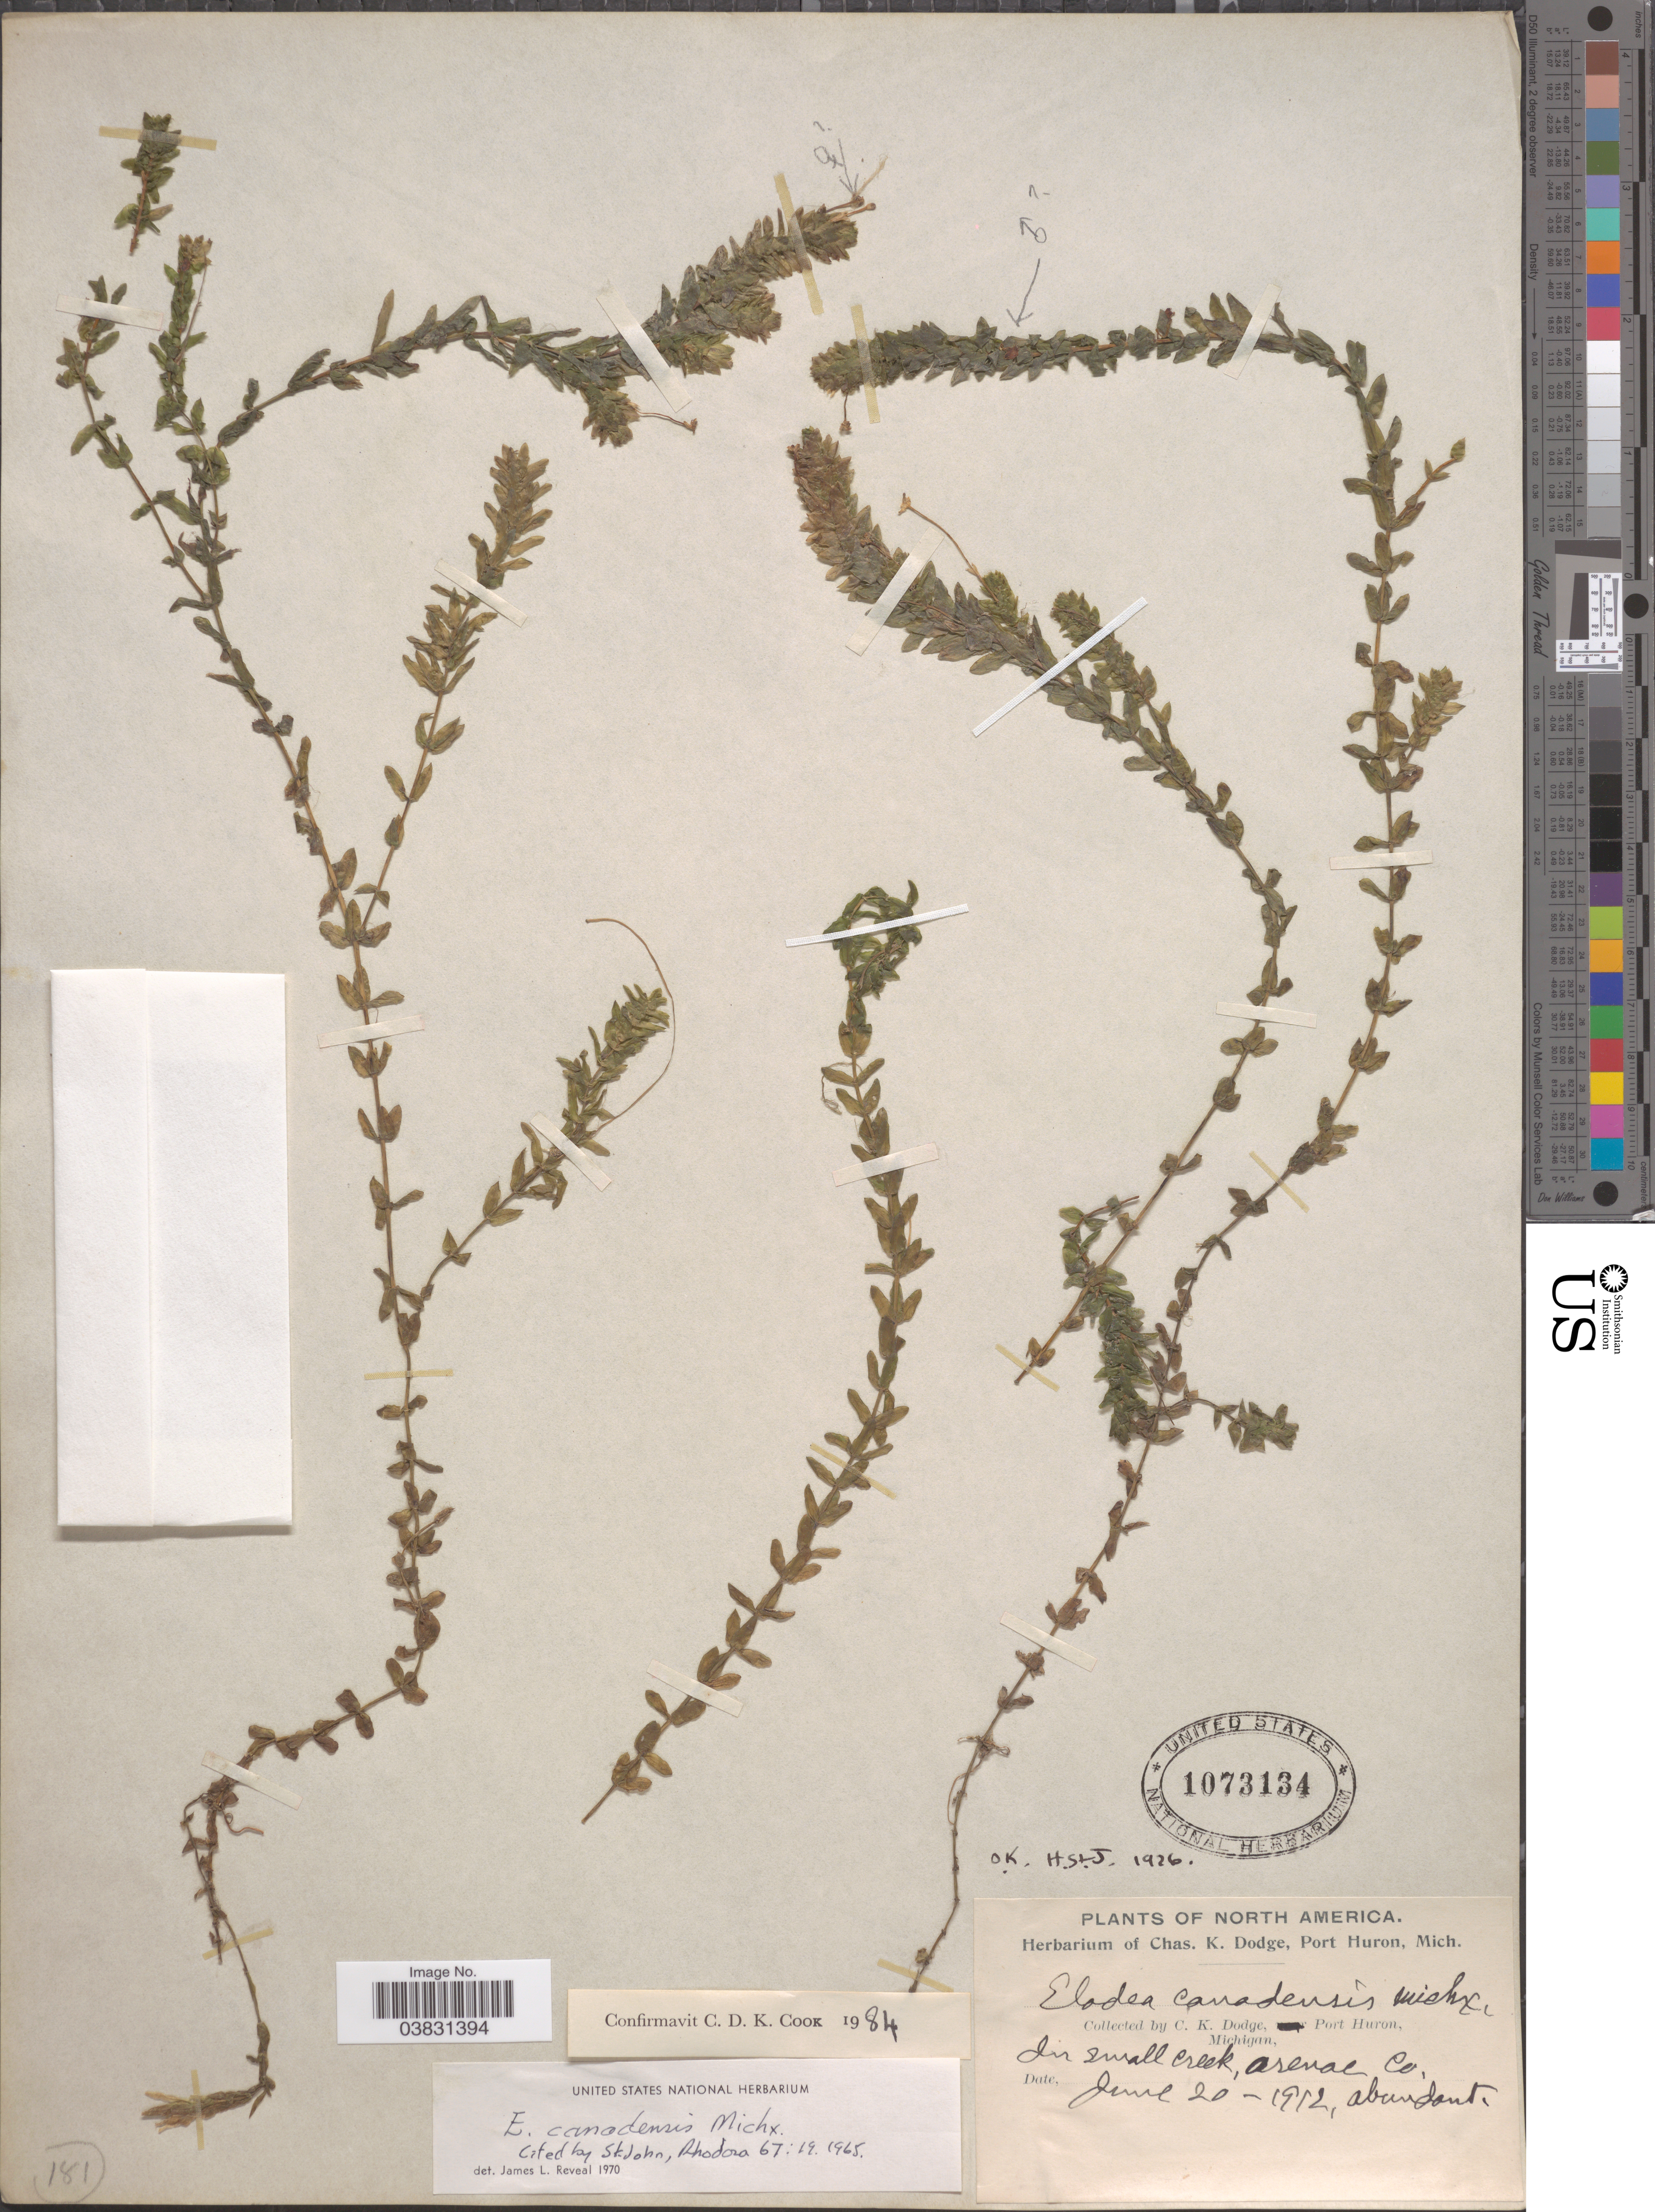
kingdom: Plantae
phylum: Tracheophyta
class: Liliopsida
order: Alismatales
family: Hydrocharitaceae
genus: Elodea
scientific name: Elodea canadensis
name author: Michx.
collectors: C. K. Dodge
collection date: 1912-06-20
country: United States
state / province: Michigan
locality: Port Huron. In small creek, Asenac Co.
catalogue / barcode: US 1073134